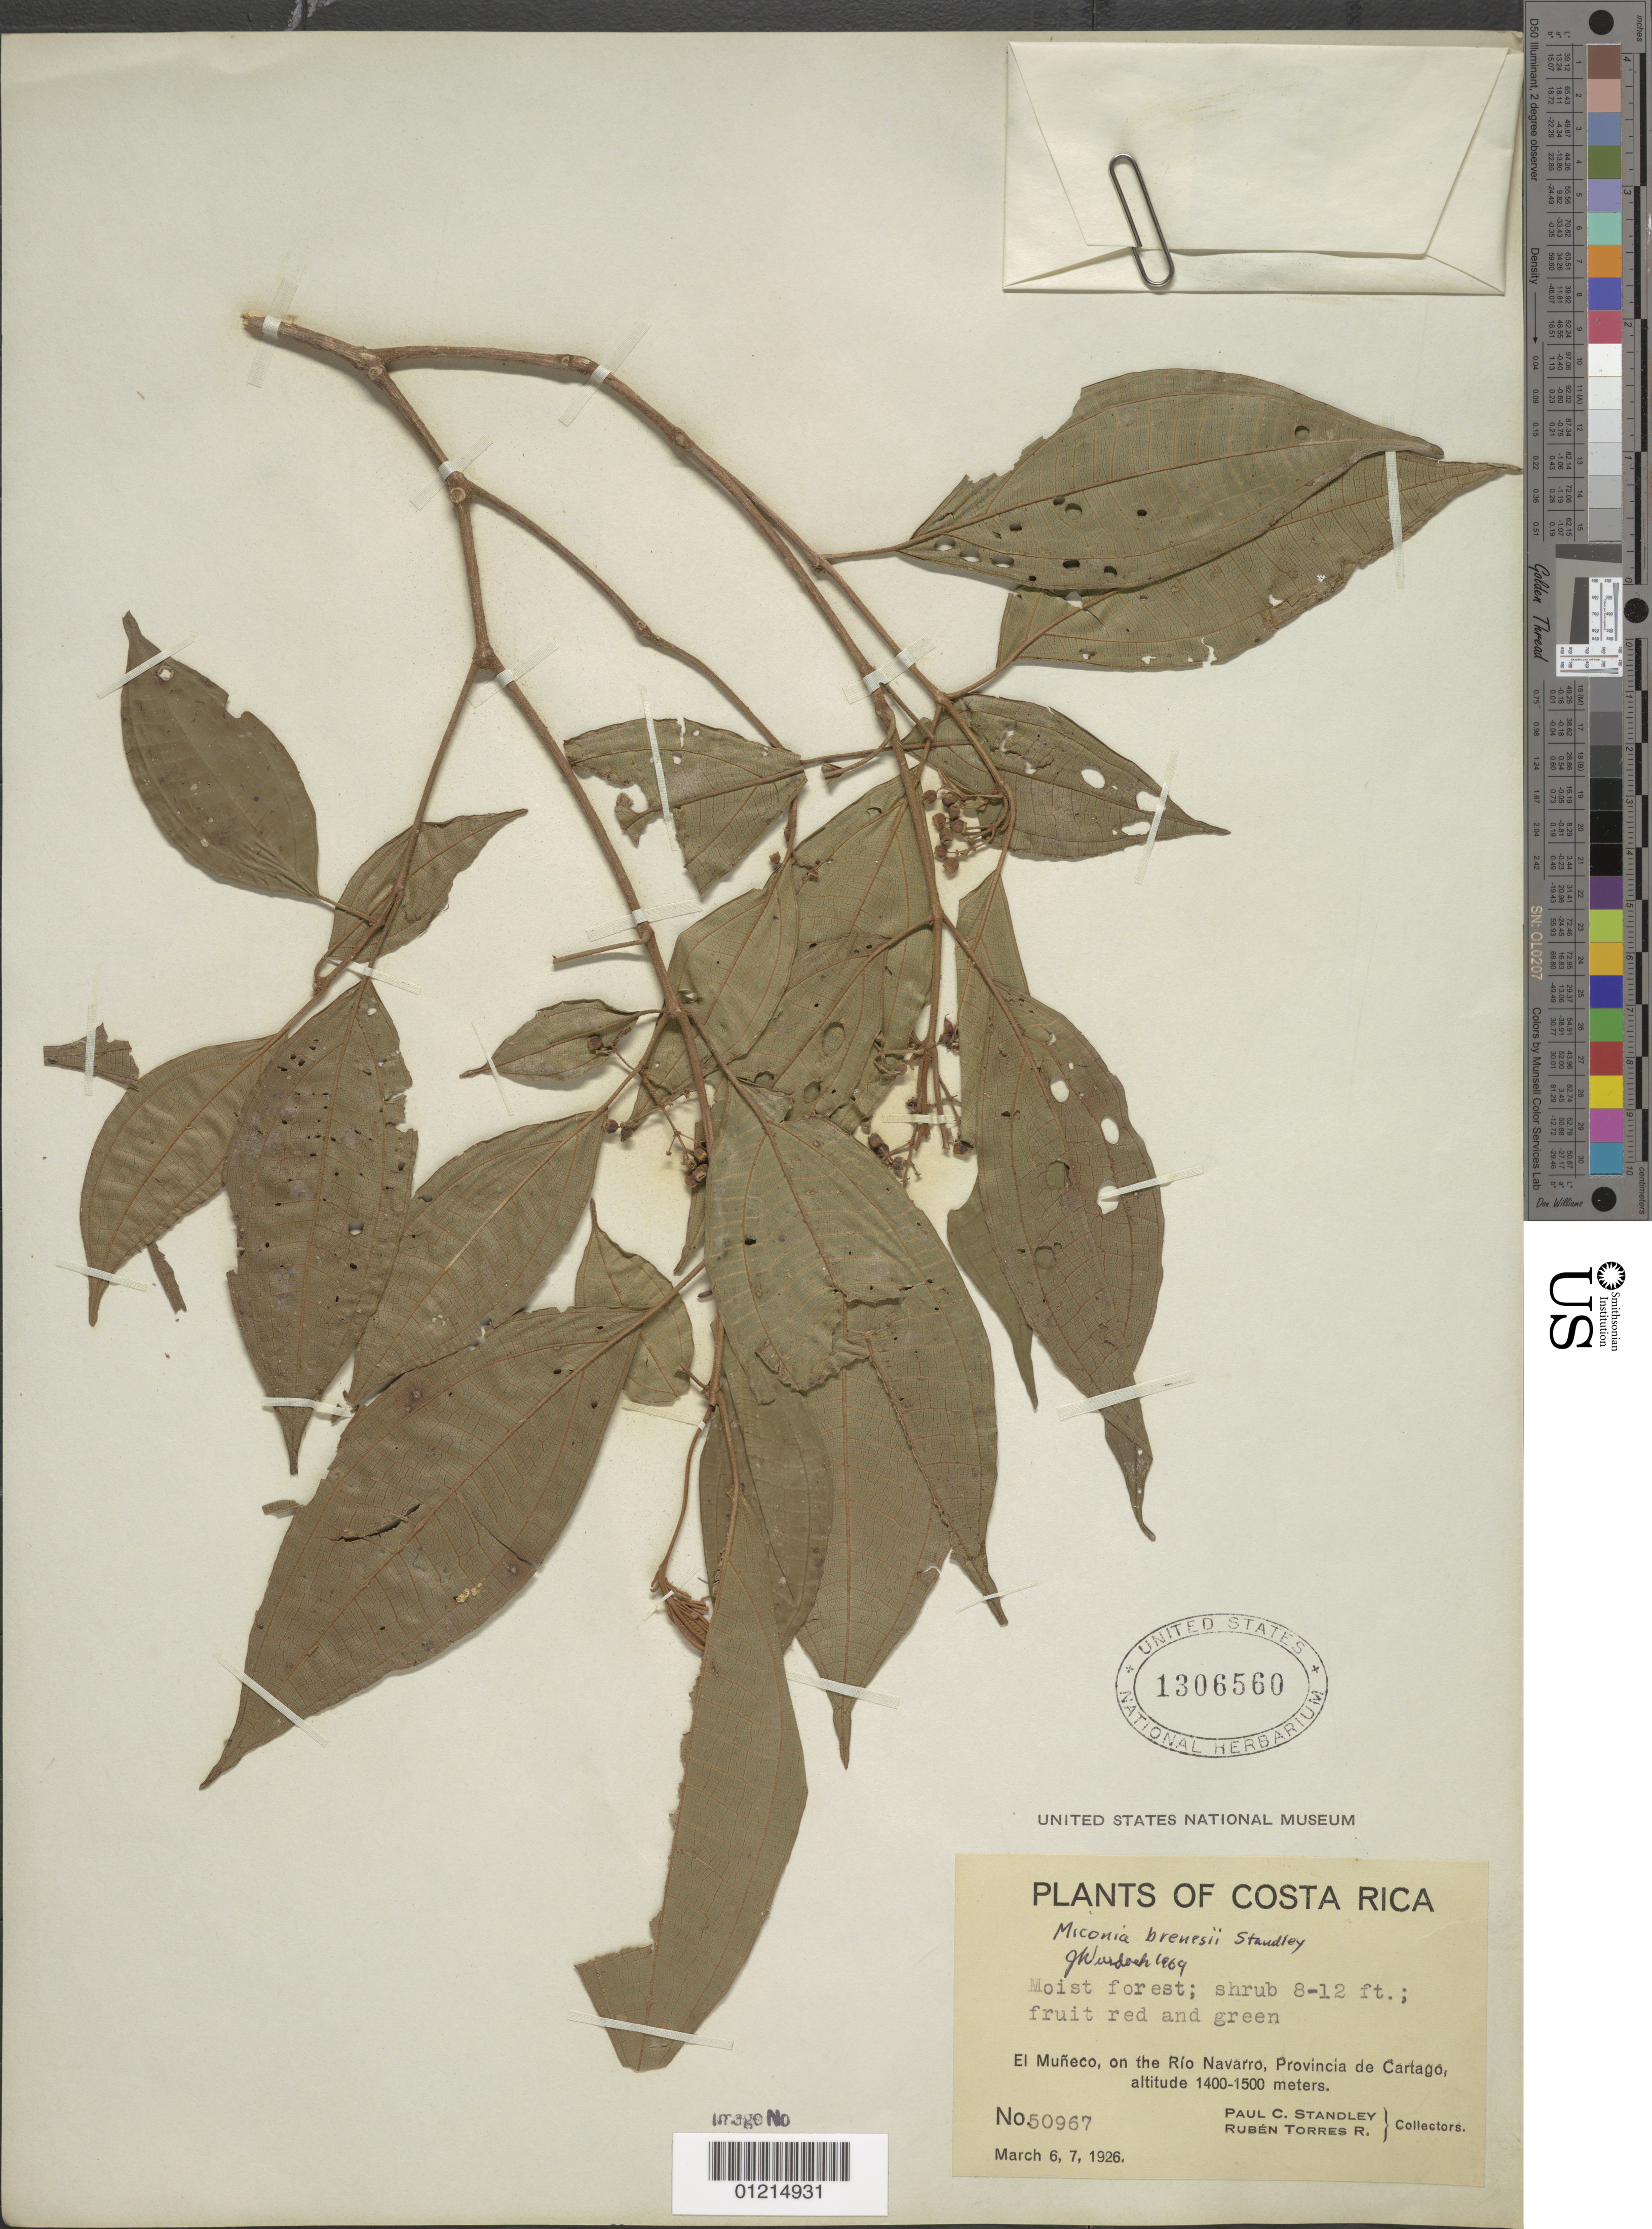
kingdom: Plantae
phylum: Tracheophyta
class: Magnoliopsida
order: Myrtales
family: Melastomataceae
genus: Miconia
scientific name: Miconia brenesii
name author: Standl.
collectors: P. C. Standley & R. Torres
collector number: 50967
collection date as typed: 06 Mar 1926 and 07 Mar 1926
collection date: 1926-03-06,1926-03-07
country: Costa Rica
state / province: Cartago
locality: El Muneco, on Rio Navarro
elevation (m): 1400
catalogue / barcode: US 1306560